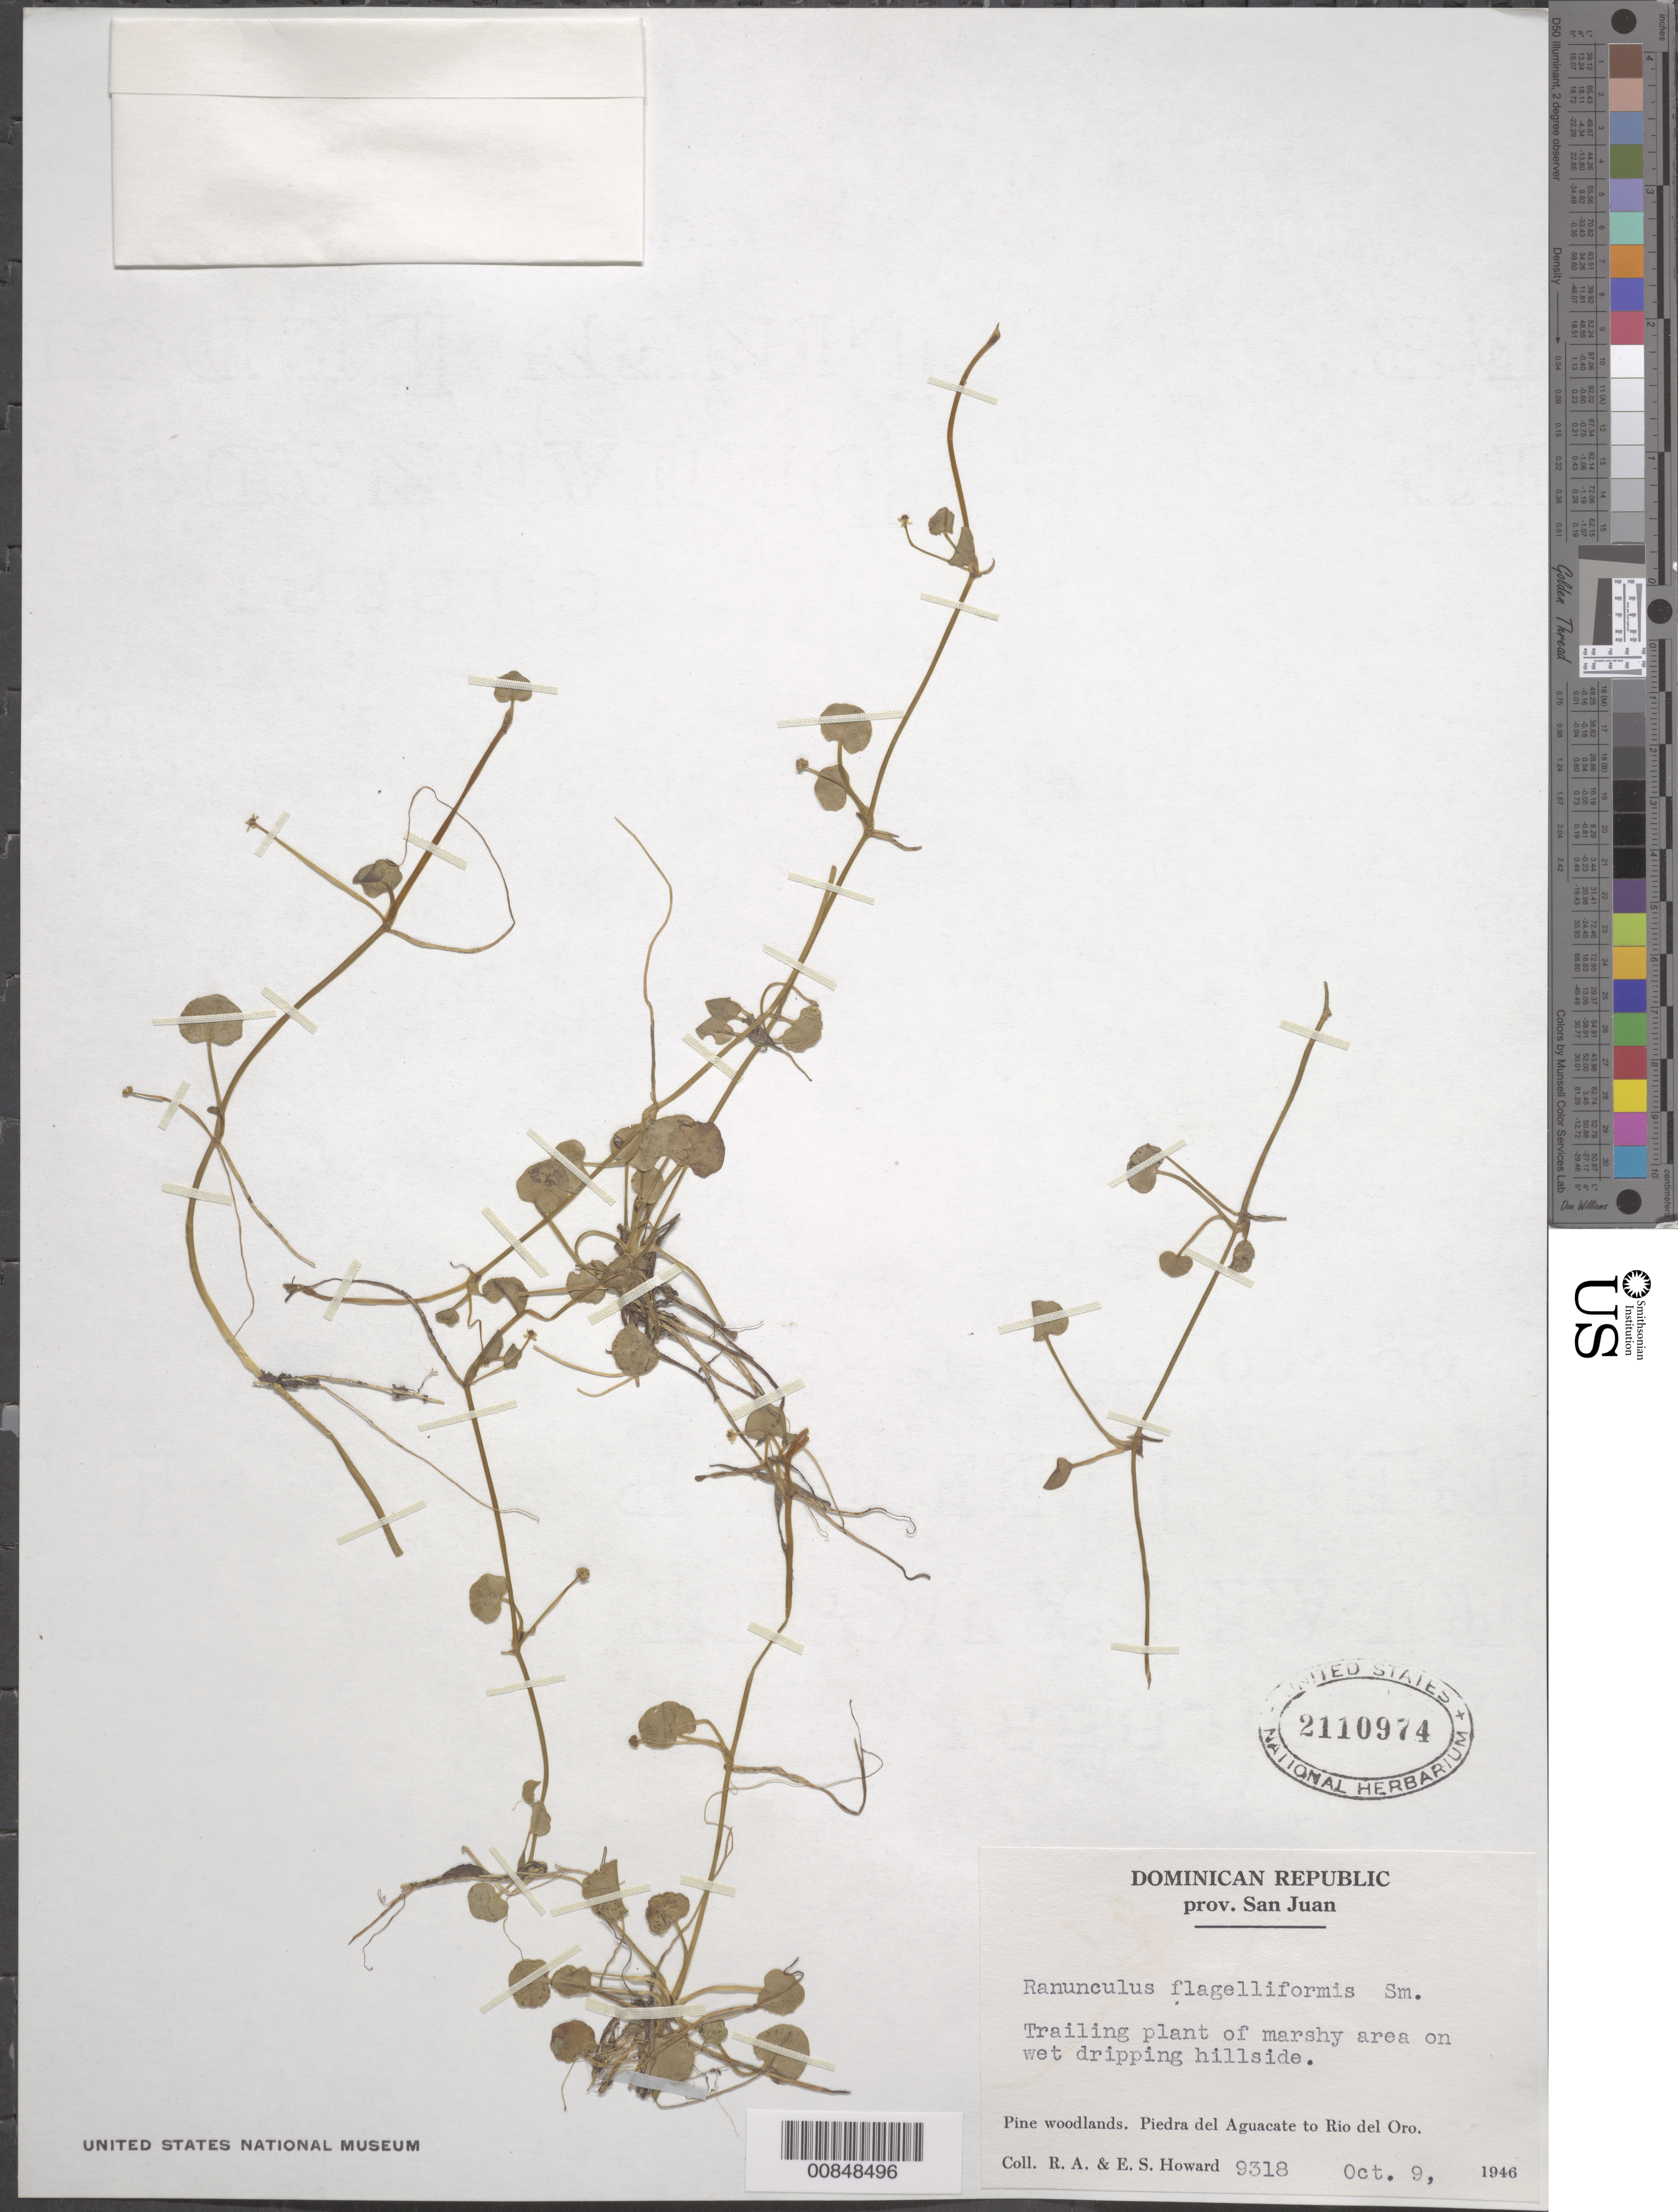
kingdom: Plantae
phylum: Tracheophyta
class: Magnoliopsida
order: Ranunculales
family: Ranunculaceae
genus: Ranunculus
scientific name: Ranunculus flagelliformis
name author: Sm.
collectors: R. A. Howard & E. S. Howard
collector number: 9318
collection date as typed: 09 Oct 1946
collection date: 1946-10-09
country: Dominican Republic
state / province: San Juan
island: Hispaniola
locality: Piedra del Aguacate to Río del Oro.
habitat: Plant of marshy area on wet dripping hillside. Pine woodlands.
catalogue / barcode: US 2110974